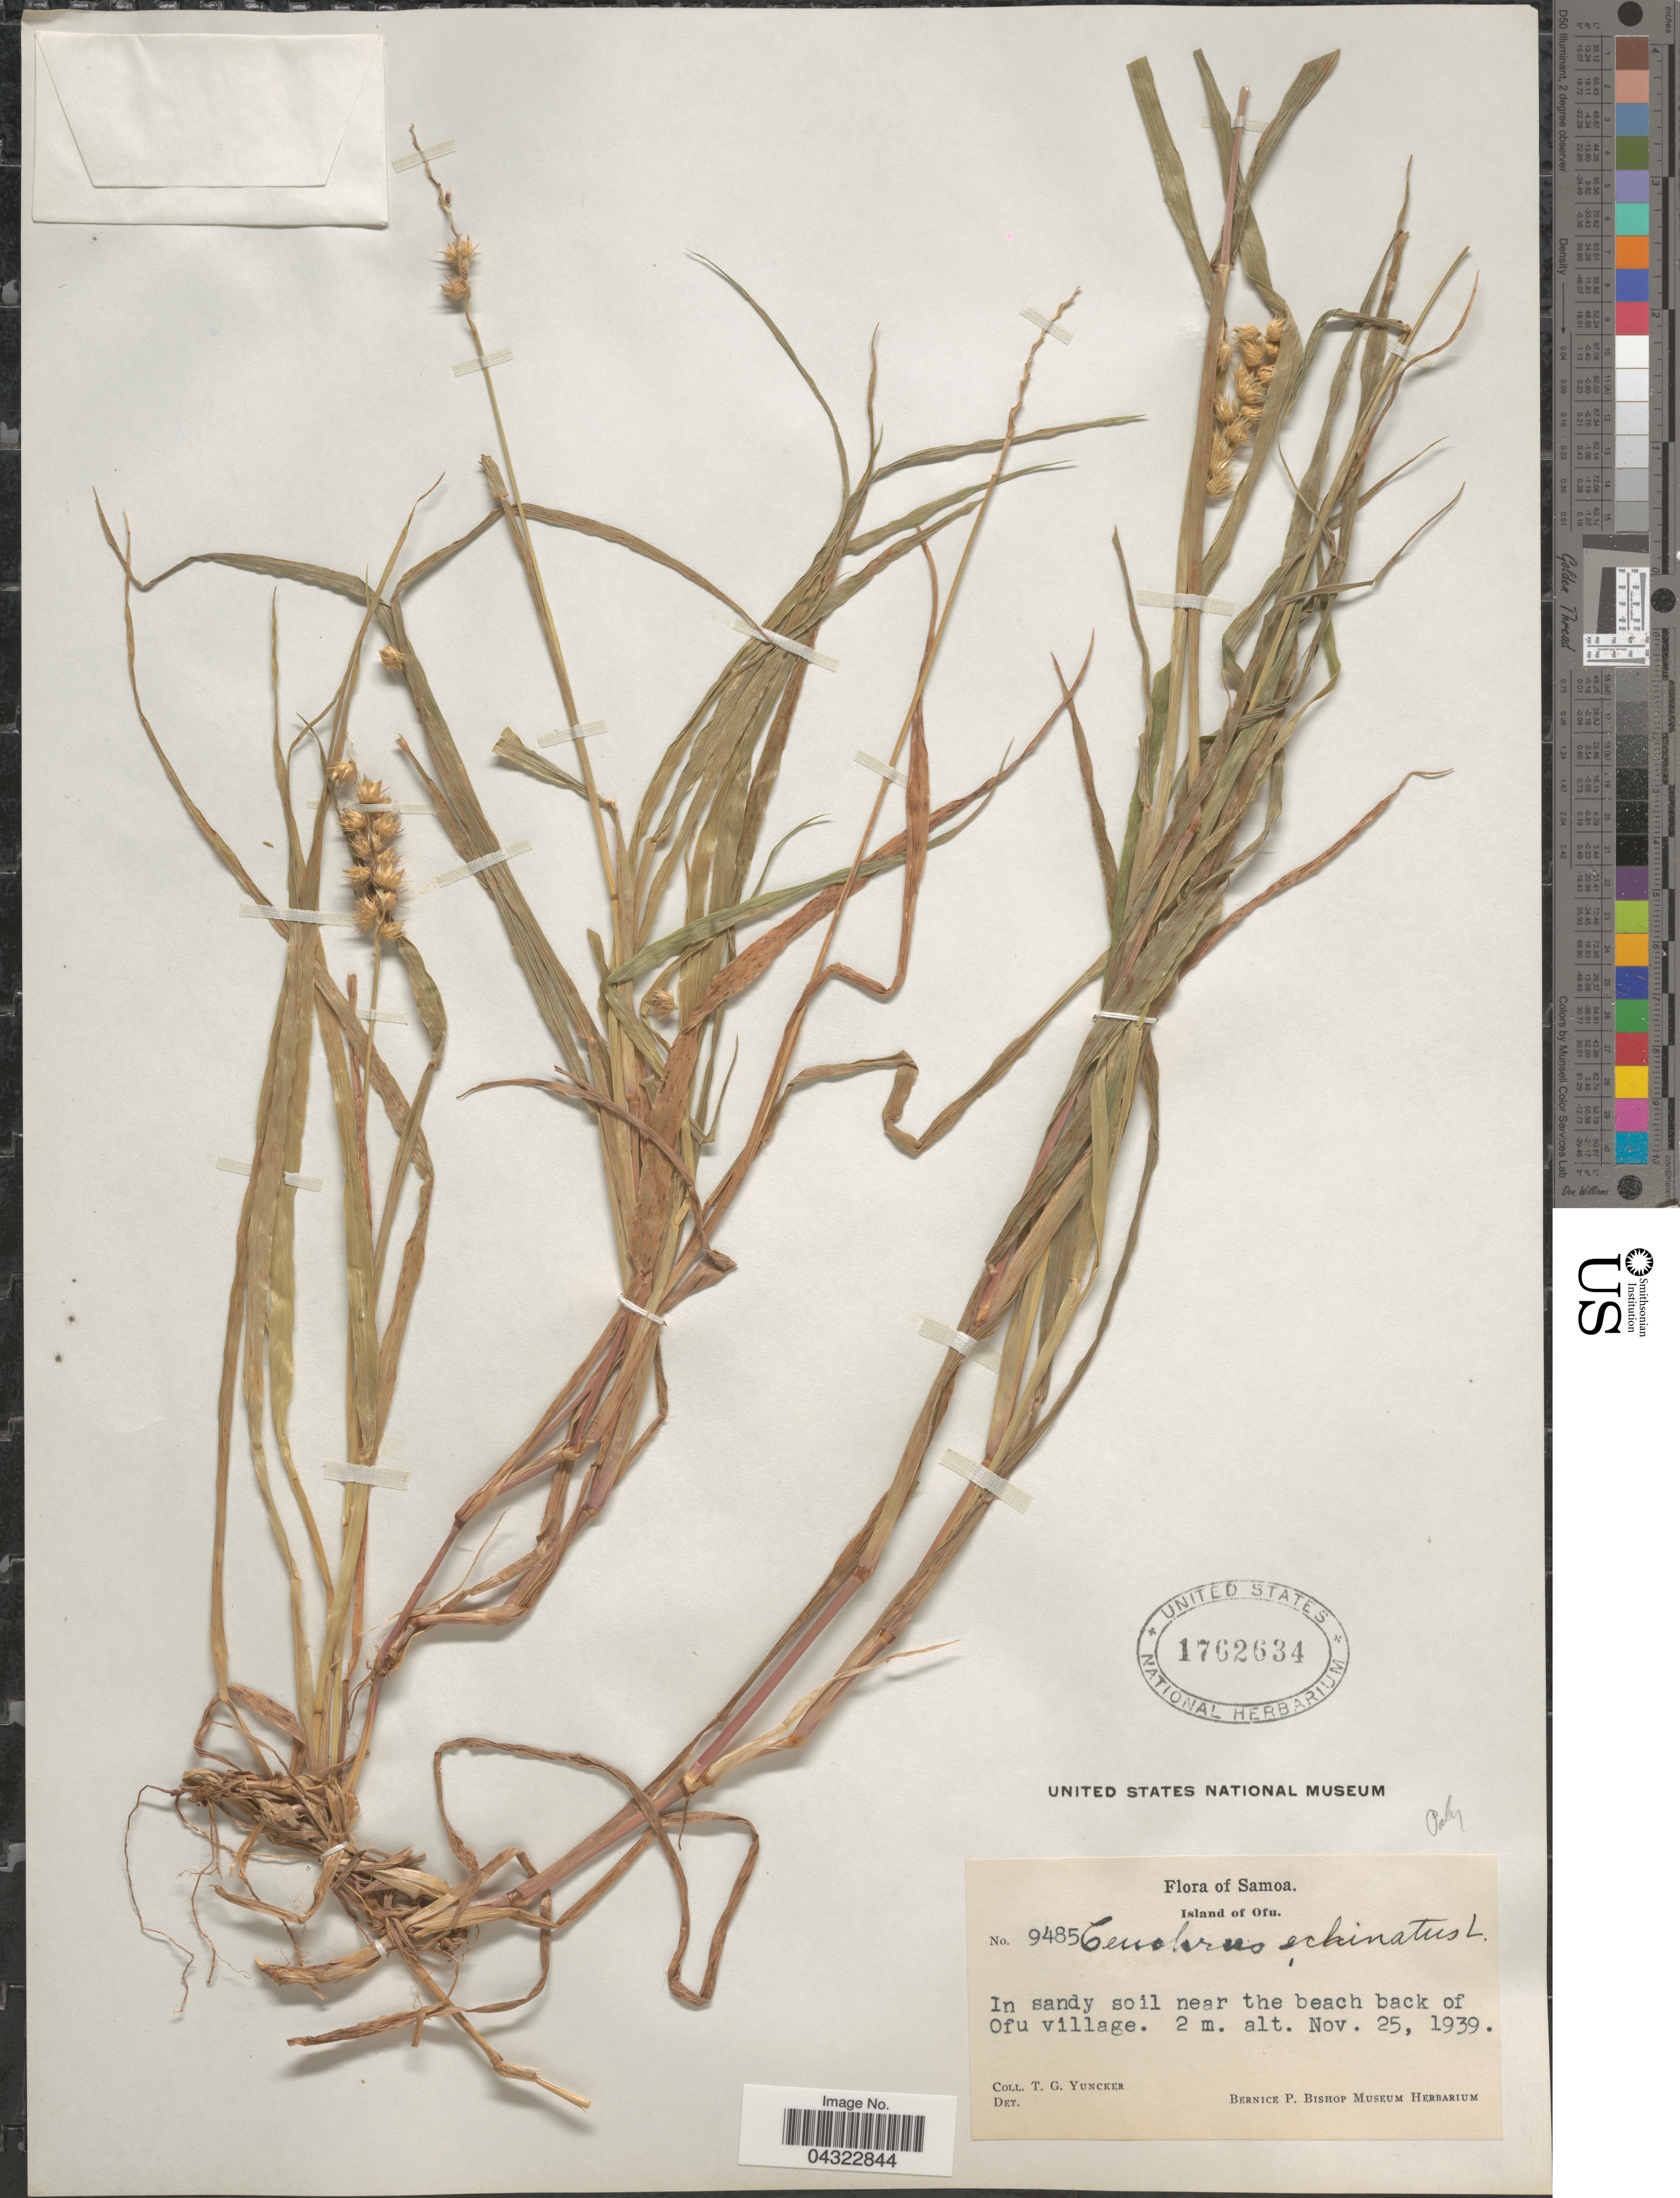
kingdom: Plantae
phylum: Tracheophyta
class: Liliopsida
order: Poales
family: Poaceae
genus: Cenchrus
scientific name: Cenchrus echinatus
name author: L.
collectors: T. G. Yuncker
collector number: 9485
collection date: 1939-11-25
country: American Samoa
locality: Samoa. Island of Ofu. In sandy soil near the beach back of Ofu village.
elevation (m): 2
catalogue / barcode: US 1762634